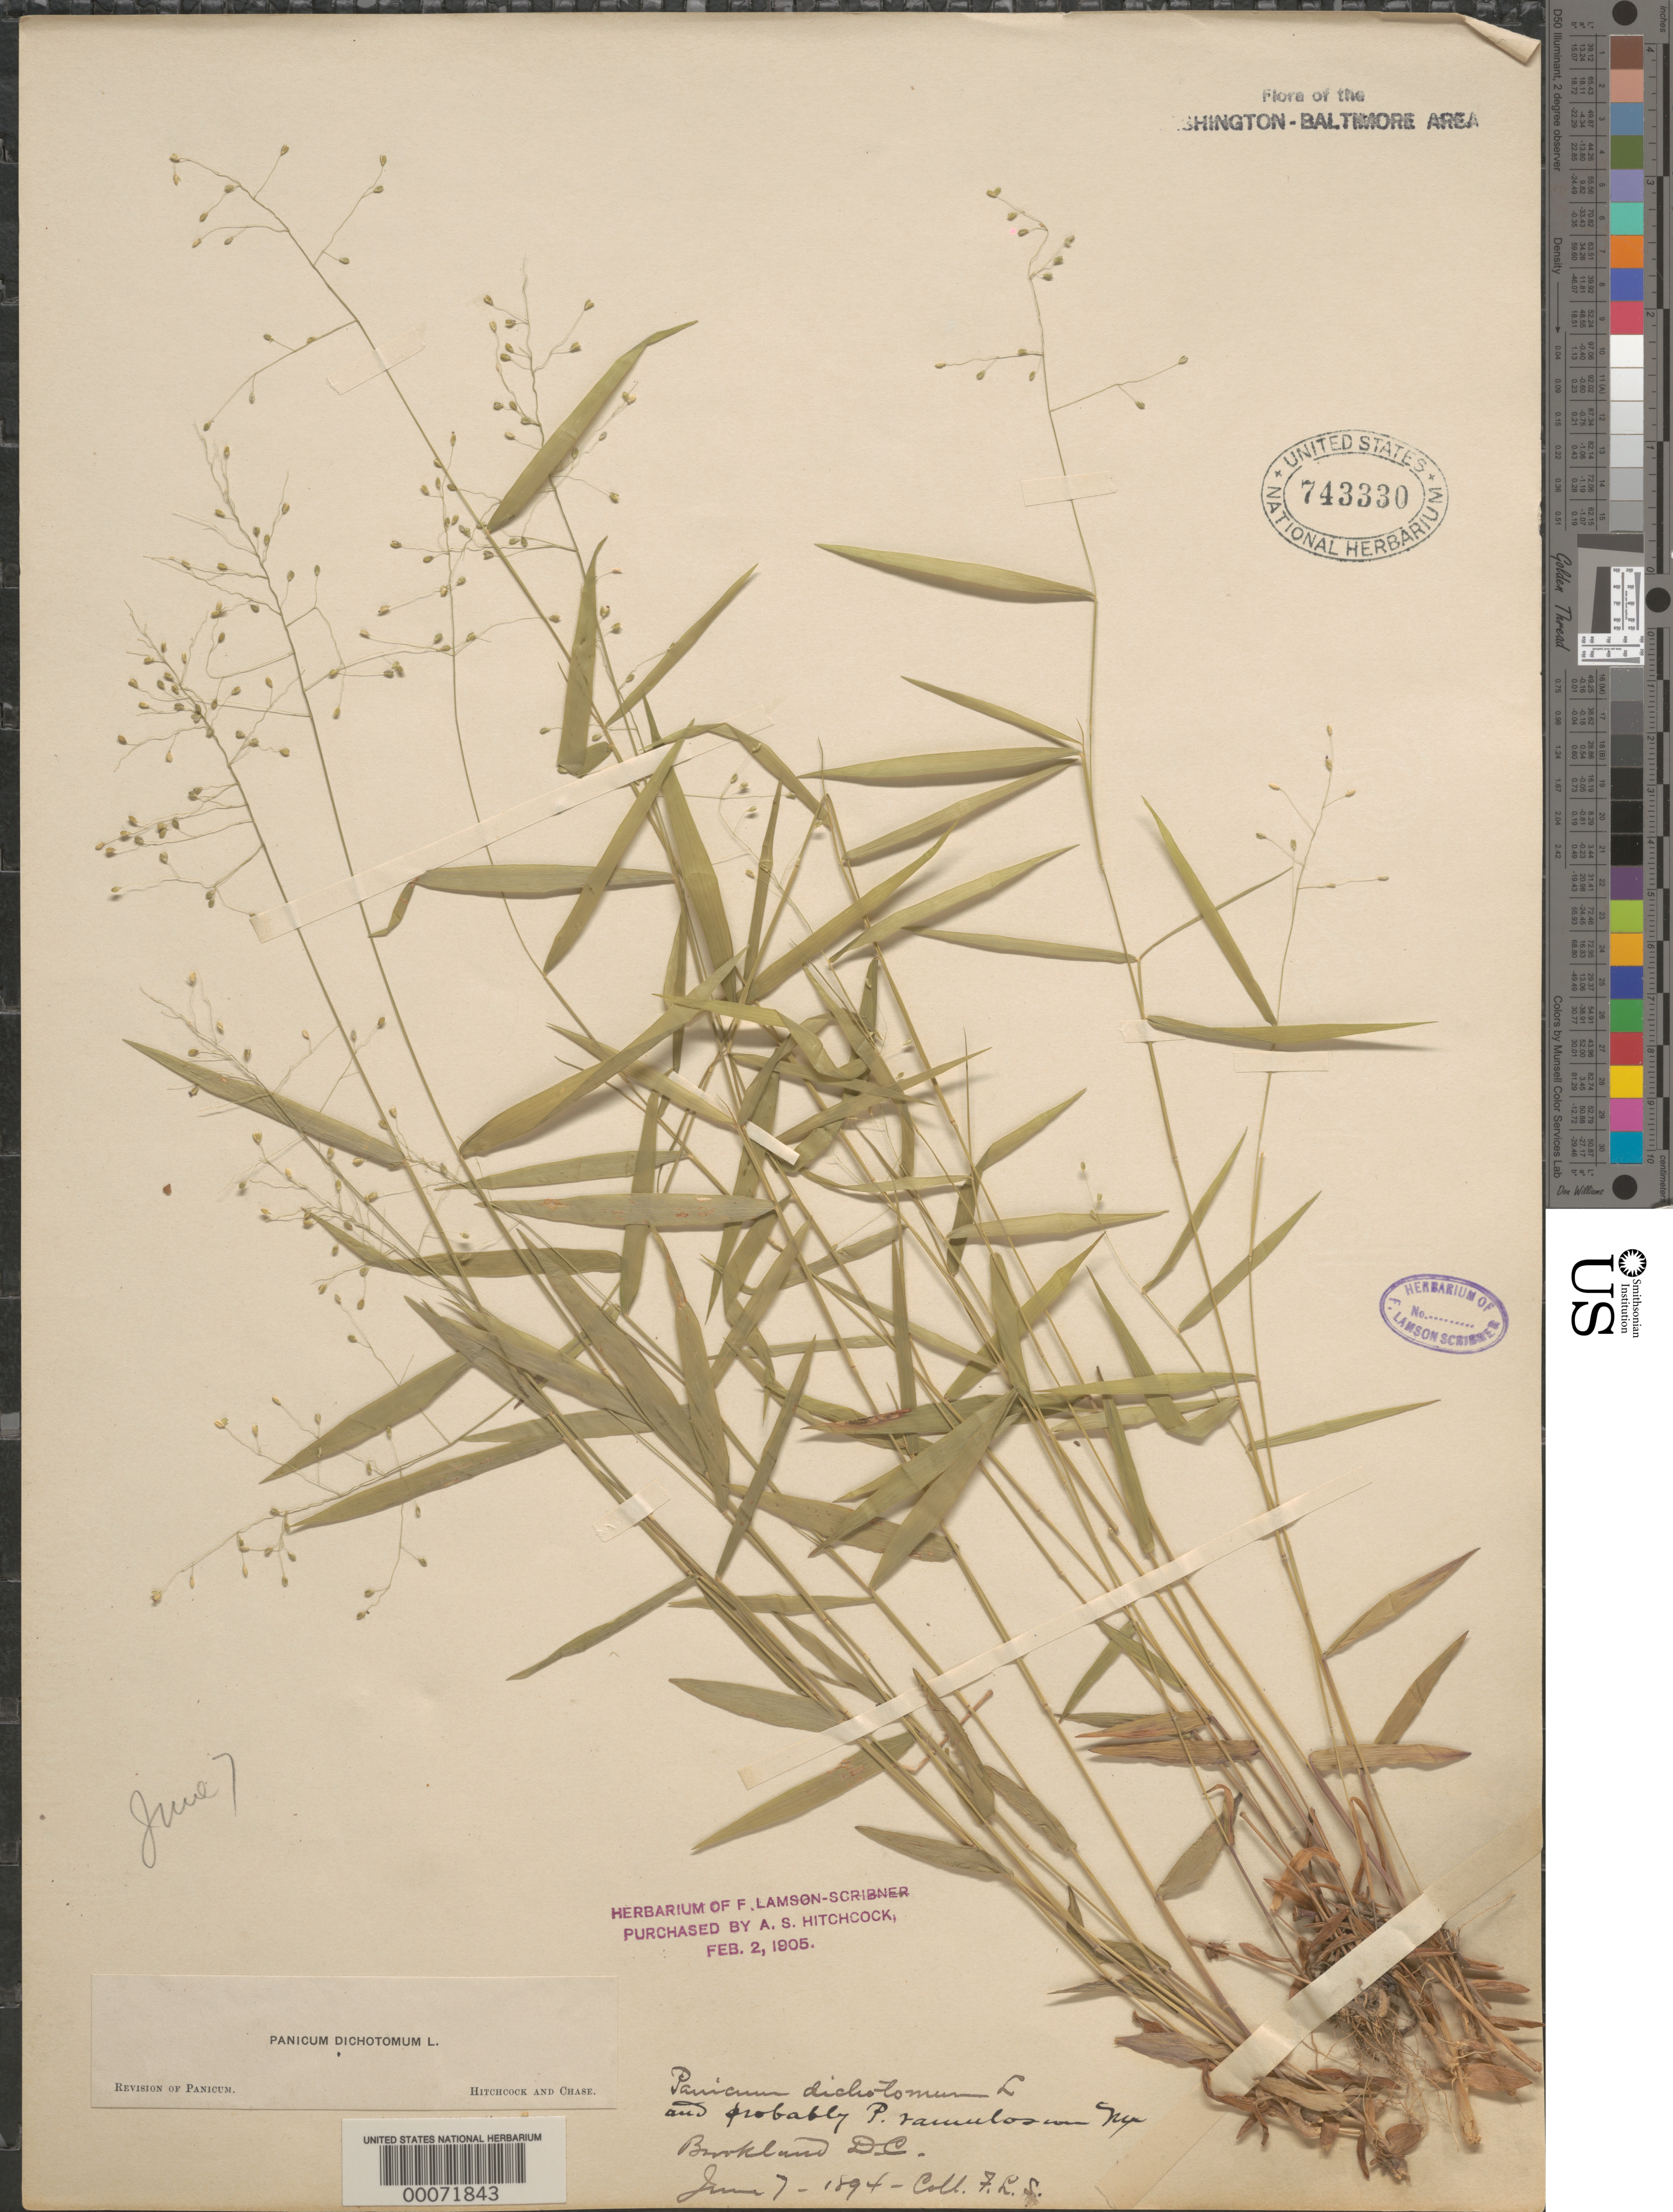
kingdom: Plantae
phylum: Tracheophyta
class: Liliopsida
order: Poales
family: Poaceae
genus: Dichanthelium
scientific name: Dichanthelium dichotomum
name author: (L.) Gould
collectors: F. L. Scribner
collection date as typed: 07 Jun 1894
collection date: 1894-06-07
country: United States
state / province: District of Columbia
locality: Brookland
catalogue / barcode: US 743330